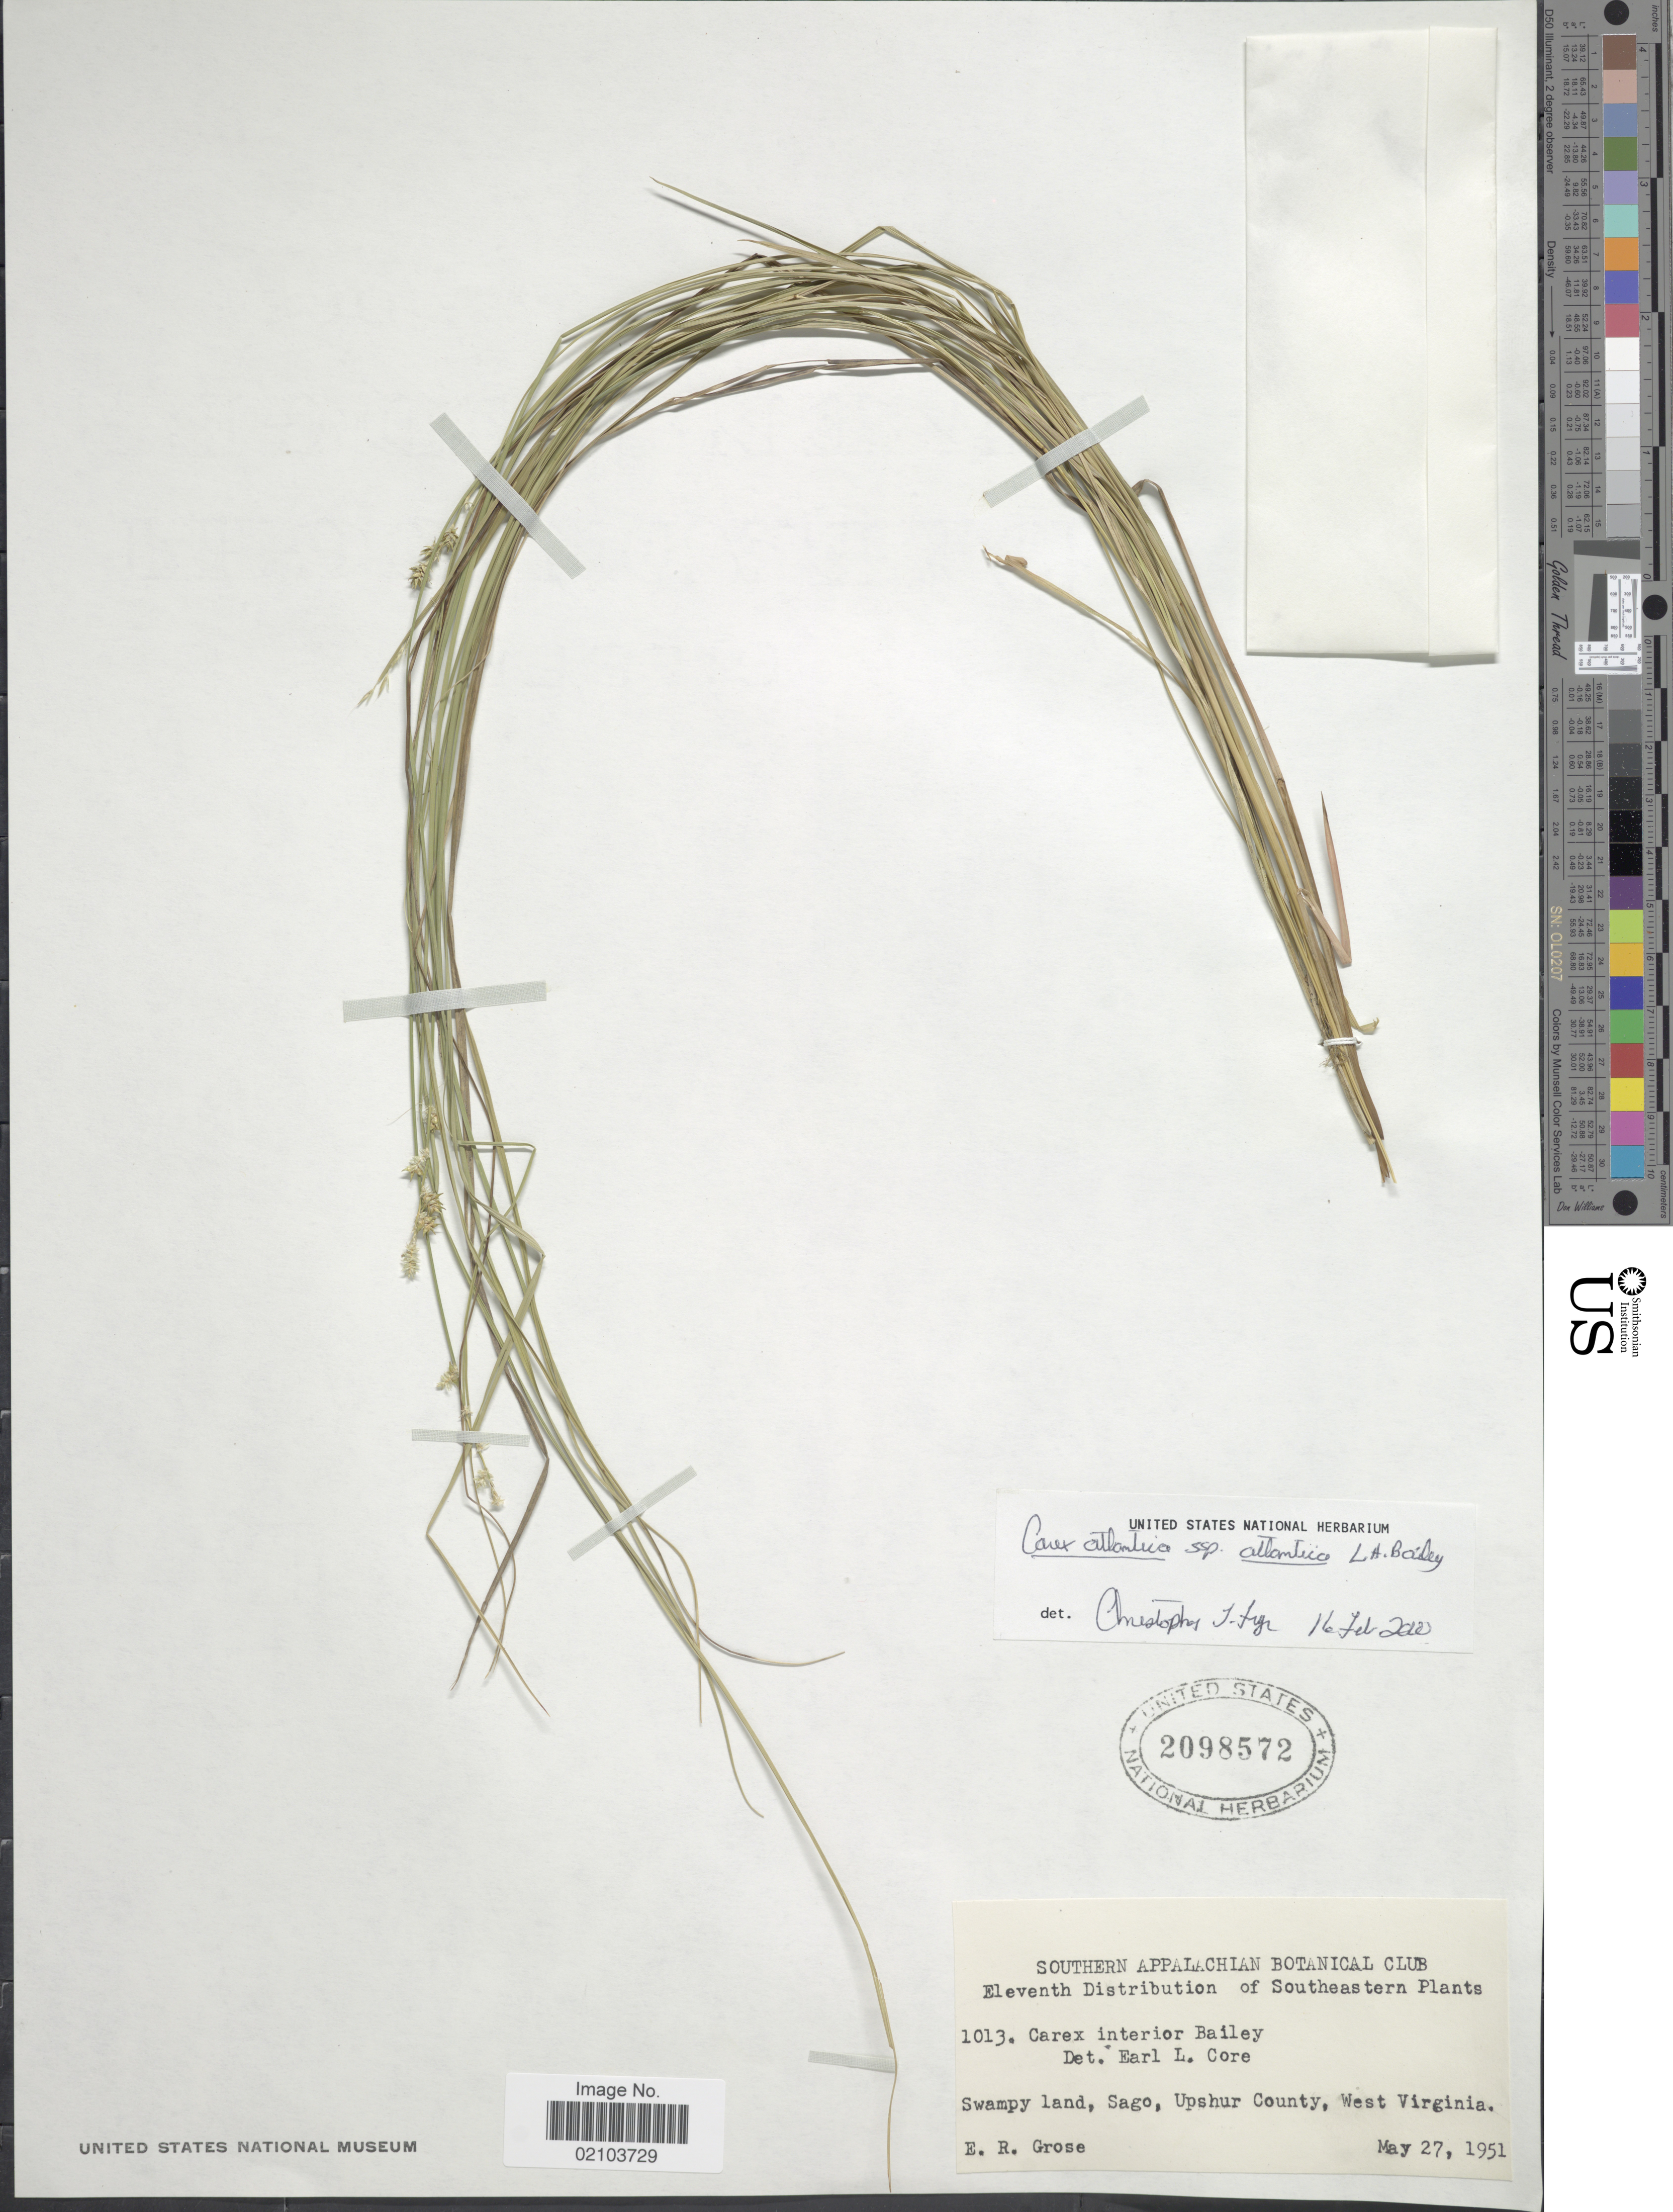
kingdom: Plantae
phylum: Tracheophyta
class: Liliopsida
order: Poales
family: Cyperaceae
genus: Carex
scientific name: Carex atlantica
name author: L.H. Bailey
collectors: E. Grose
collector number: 1013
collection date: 1951-05-27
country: United States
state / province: West Virginia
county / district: Upshur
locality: Sago, Upshur County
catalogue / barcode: US 2098572